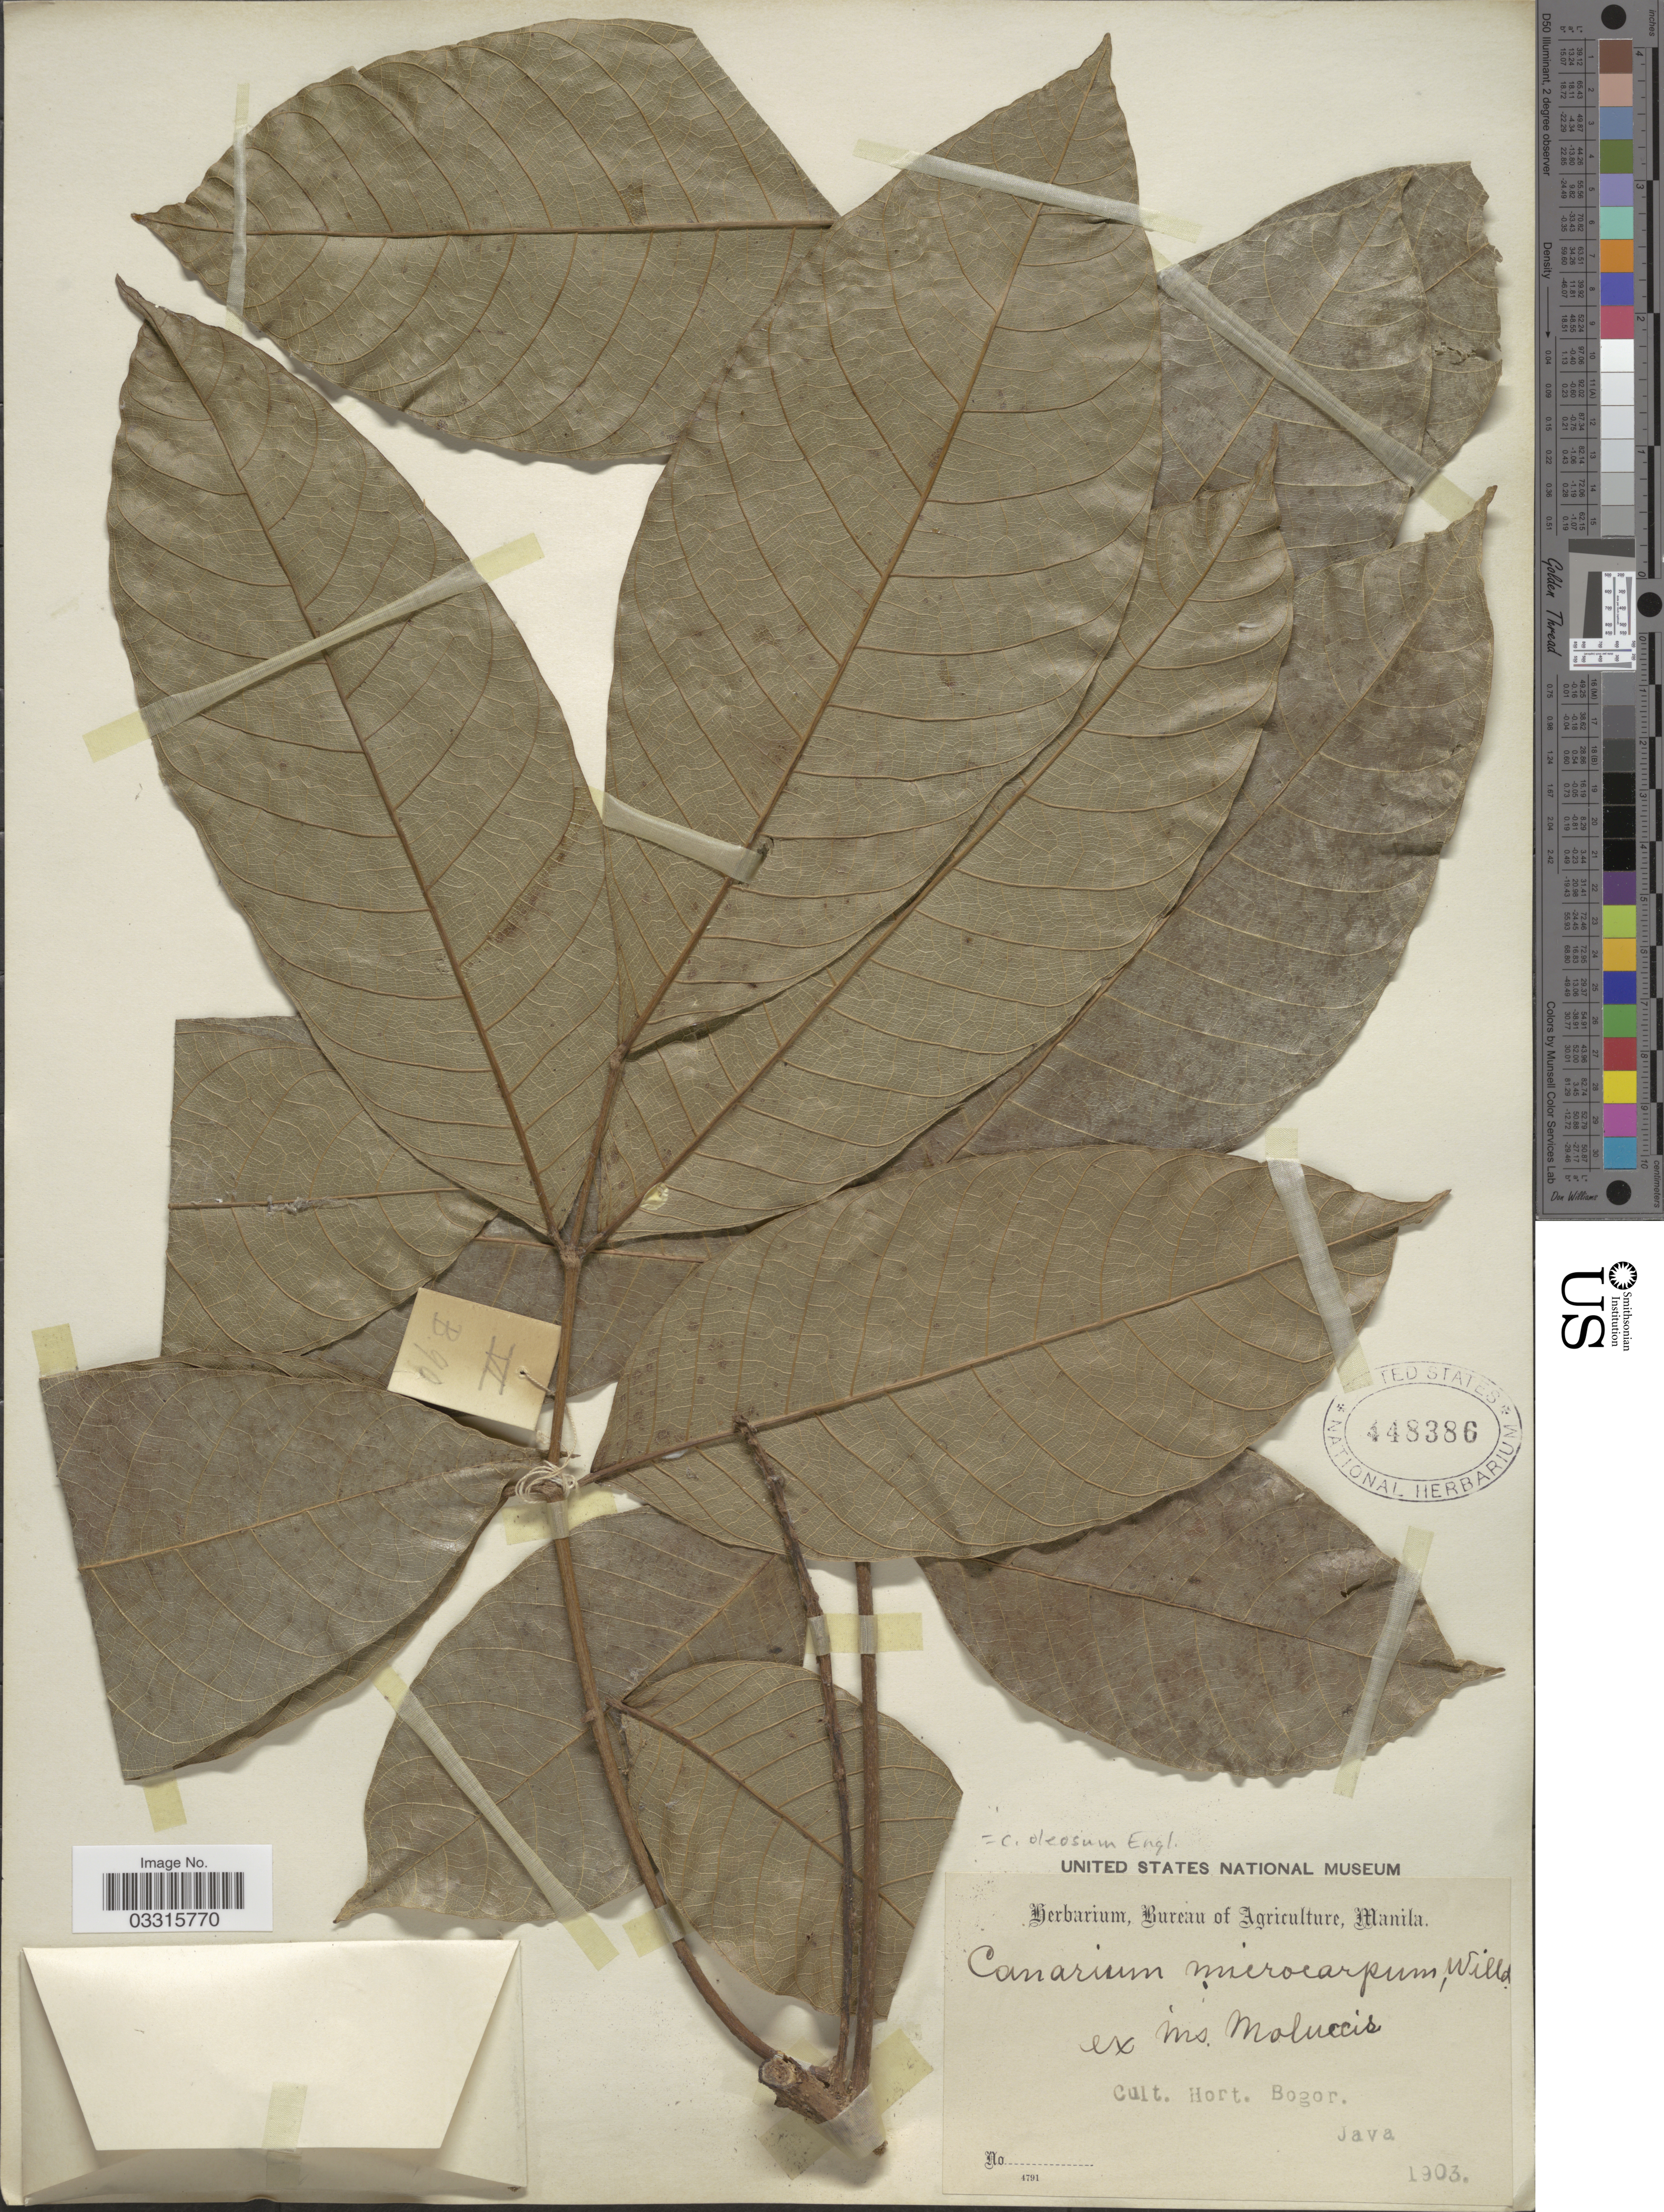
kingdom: Plantae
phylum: Tracheophyta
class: Magnoliopsida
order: Sapindales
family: Burseraceae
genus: Canarium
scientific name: Canarium oleosum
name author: (Lam.) Engl.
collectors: ex herb. Bureau of Science Manila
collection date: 1903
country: Indonesia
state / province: Java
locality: Cult. Hort. Bogor.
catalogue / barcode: US 448386